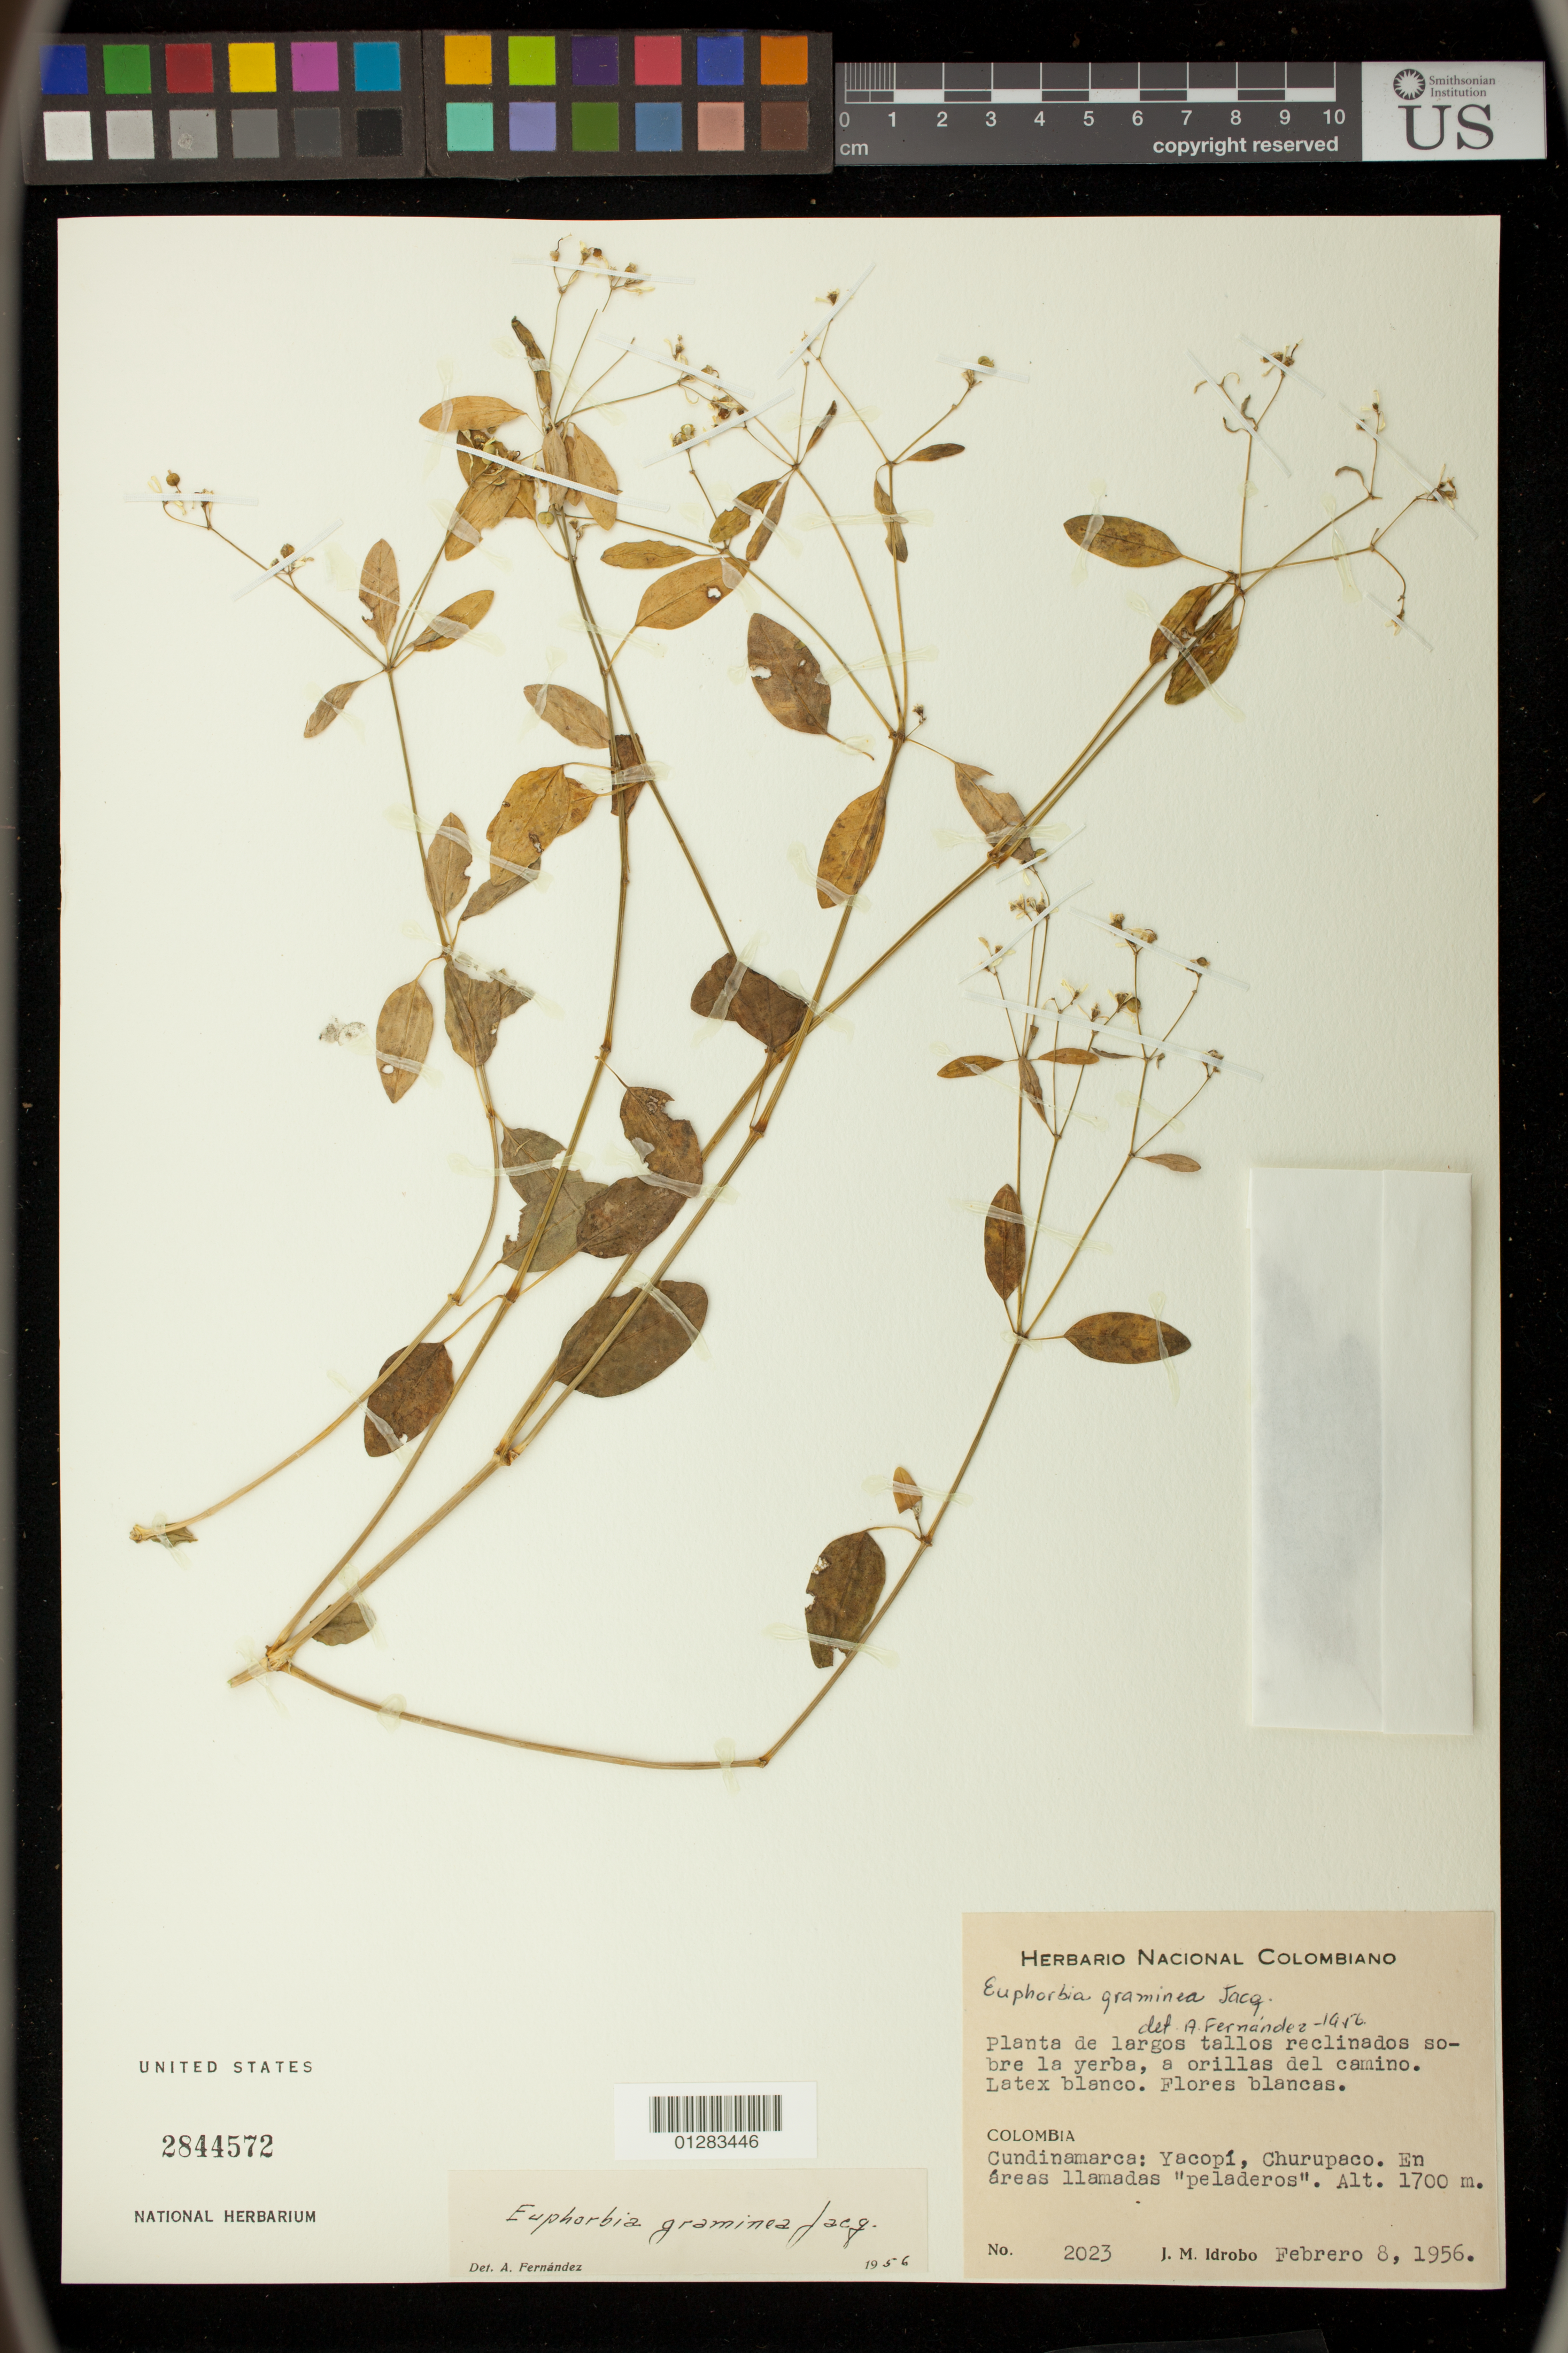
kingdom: Plantae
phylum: Tracheophyta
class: Magnoliopsida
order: Malpighiales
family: Euphorbiaceae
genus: Euphorbia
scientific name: Euphorbia graminea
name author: Jacq.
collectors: J. M. Idrobo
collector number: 2023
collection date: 1956-02-08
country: Colombia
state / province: Cundinamarca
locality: Yacopi, Churupaco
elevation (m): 1700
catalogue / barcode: US 2844572